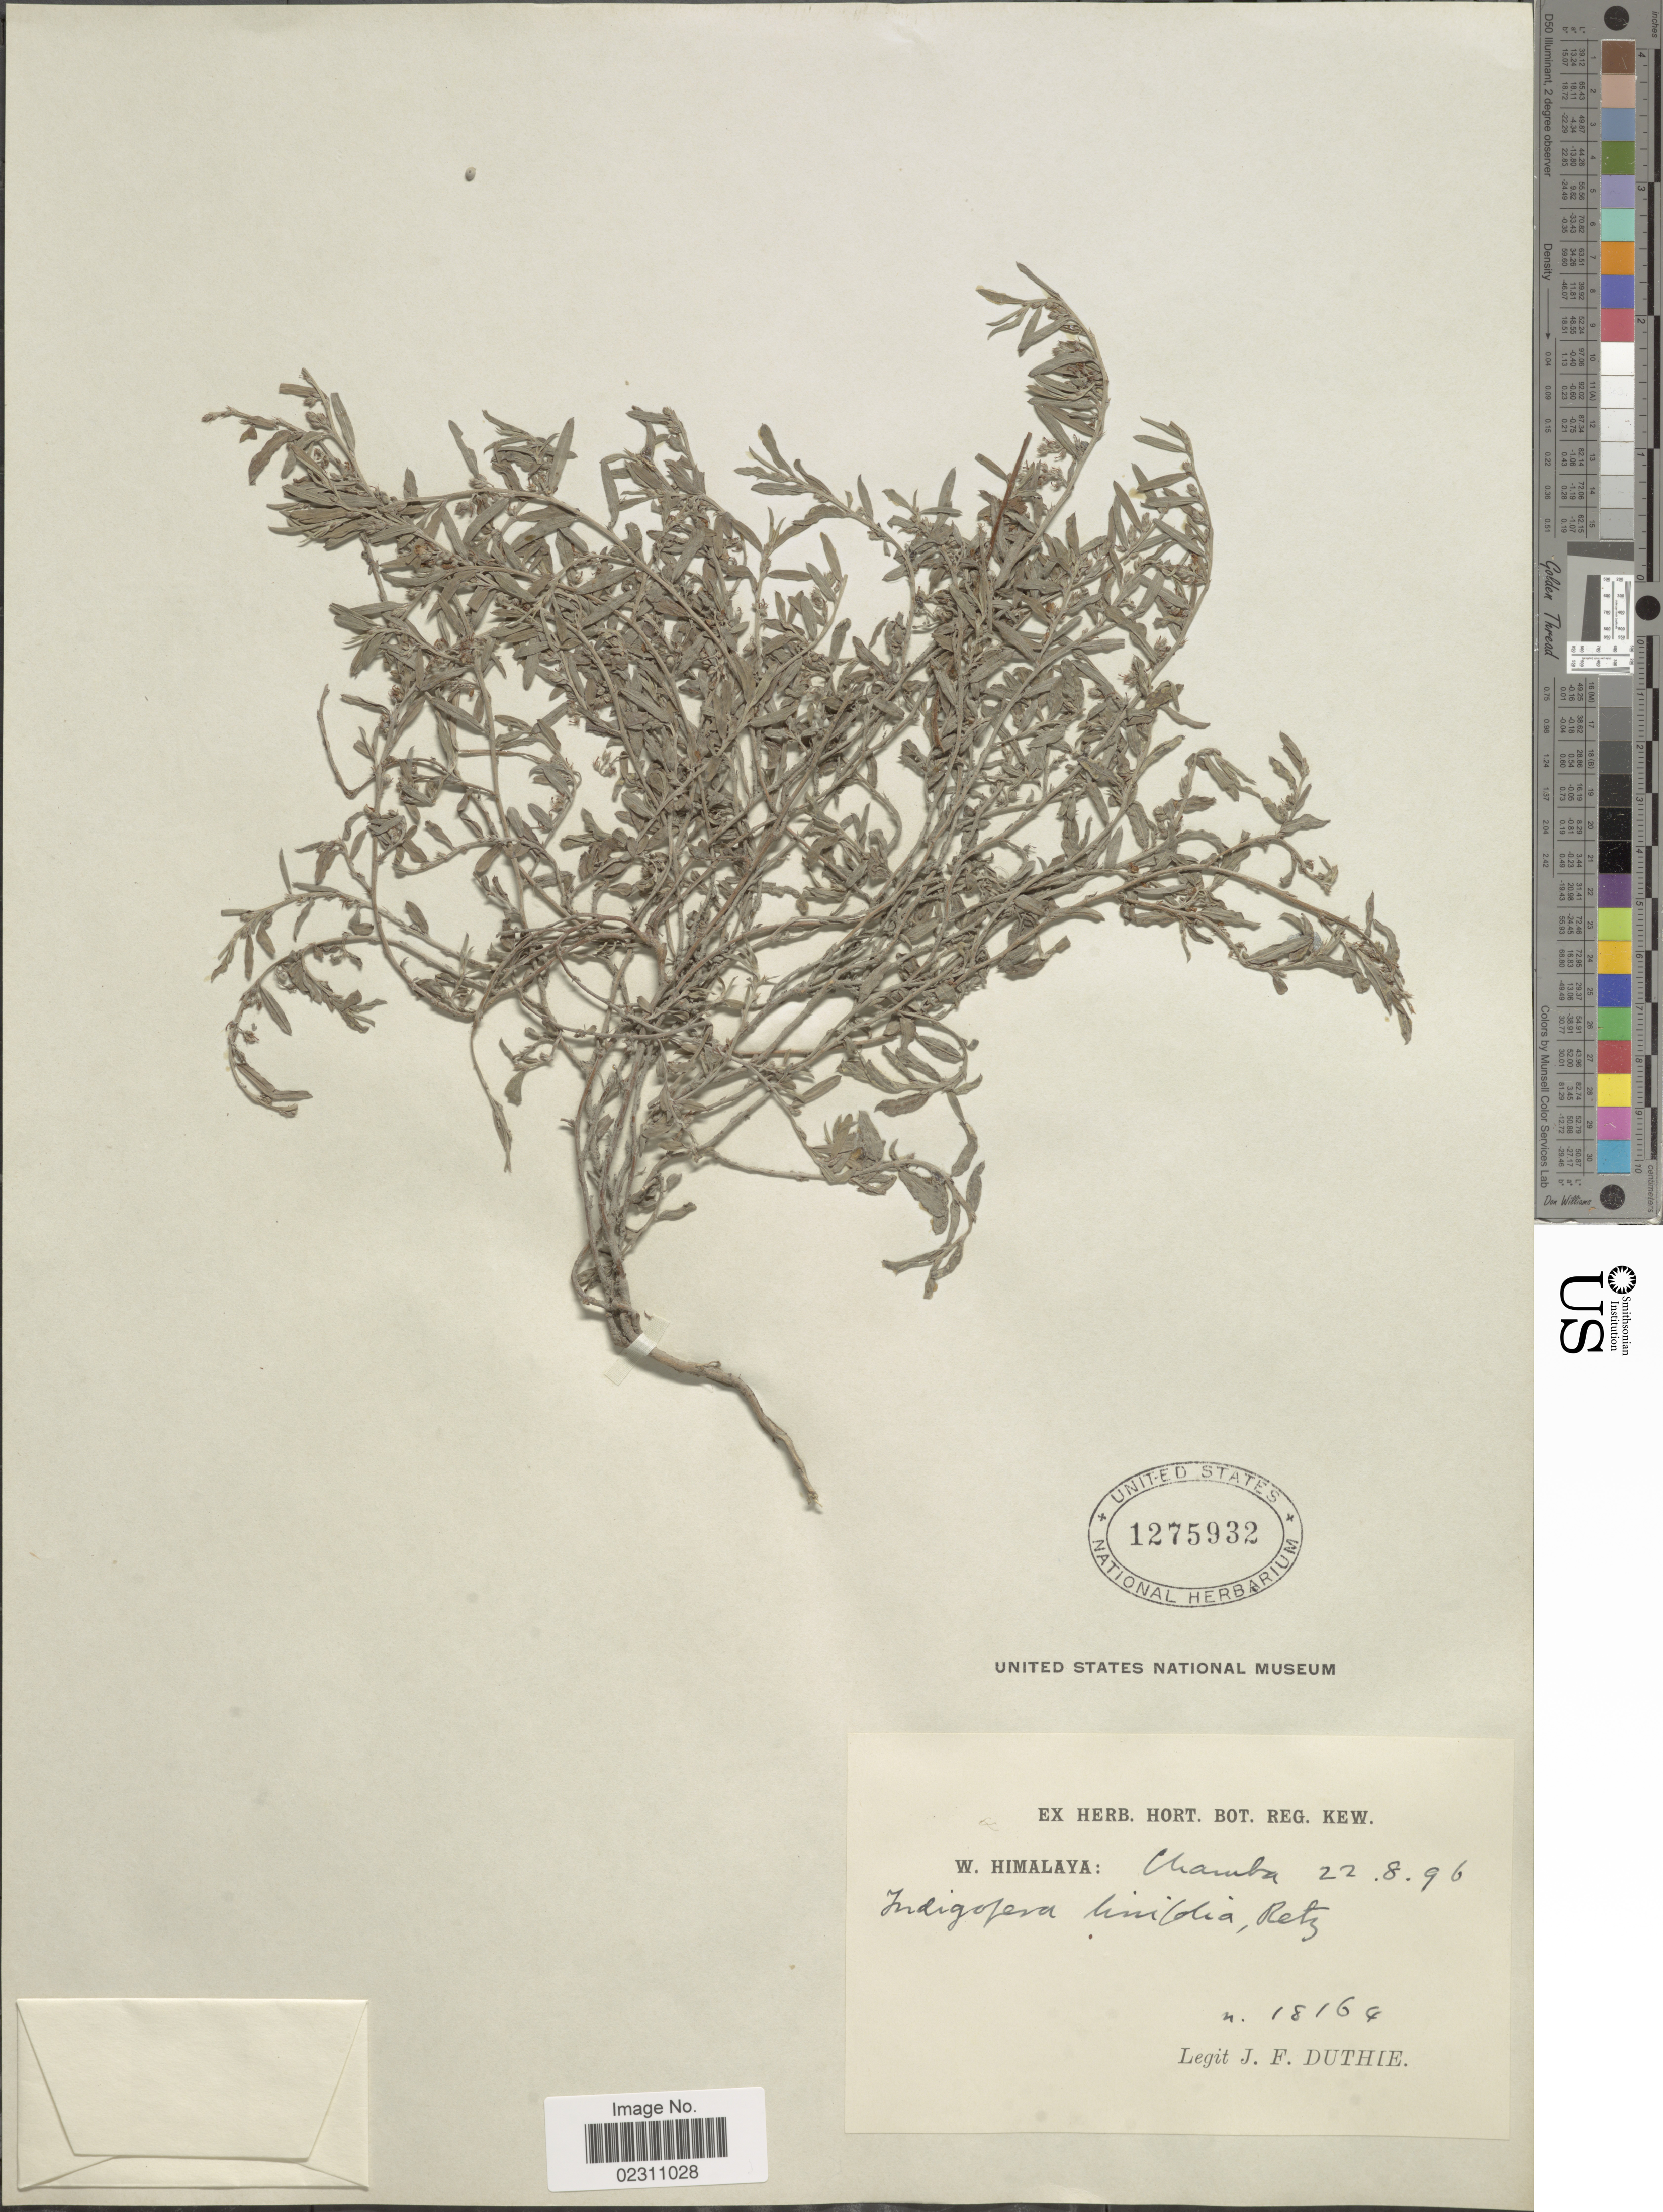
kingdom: Plantae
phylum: Tracheophyta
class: Magnoliopsida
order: Fabales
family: Fabaceae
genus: Indigofera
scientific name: Indigofera linifolia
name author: Retz.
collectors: J. F. Duthie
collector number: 18164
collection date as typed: Transcribed d/m/y: 22/8/96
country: India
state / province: Himachal Pradesh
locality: W. Himalaya, Chamba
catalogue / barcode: US 1275932